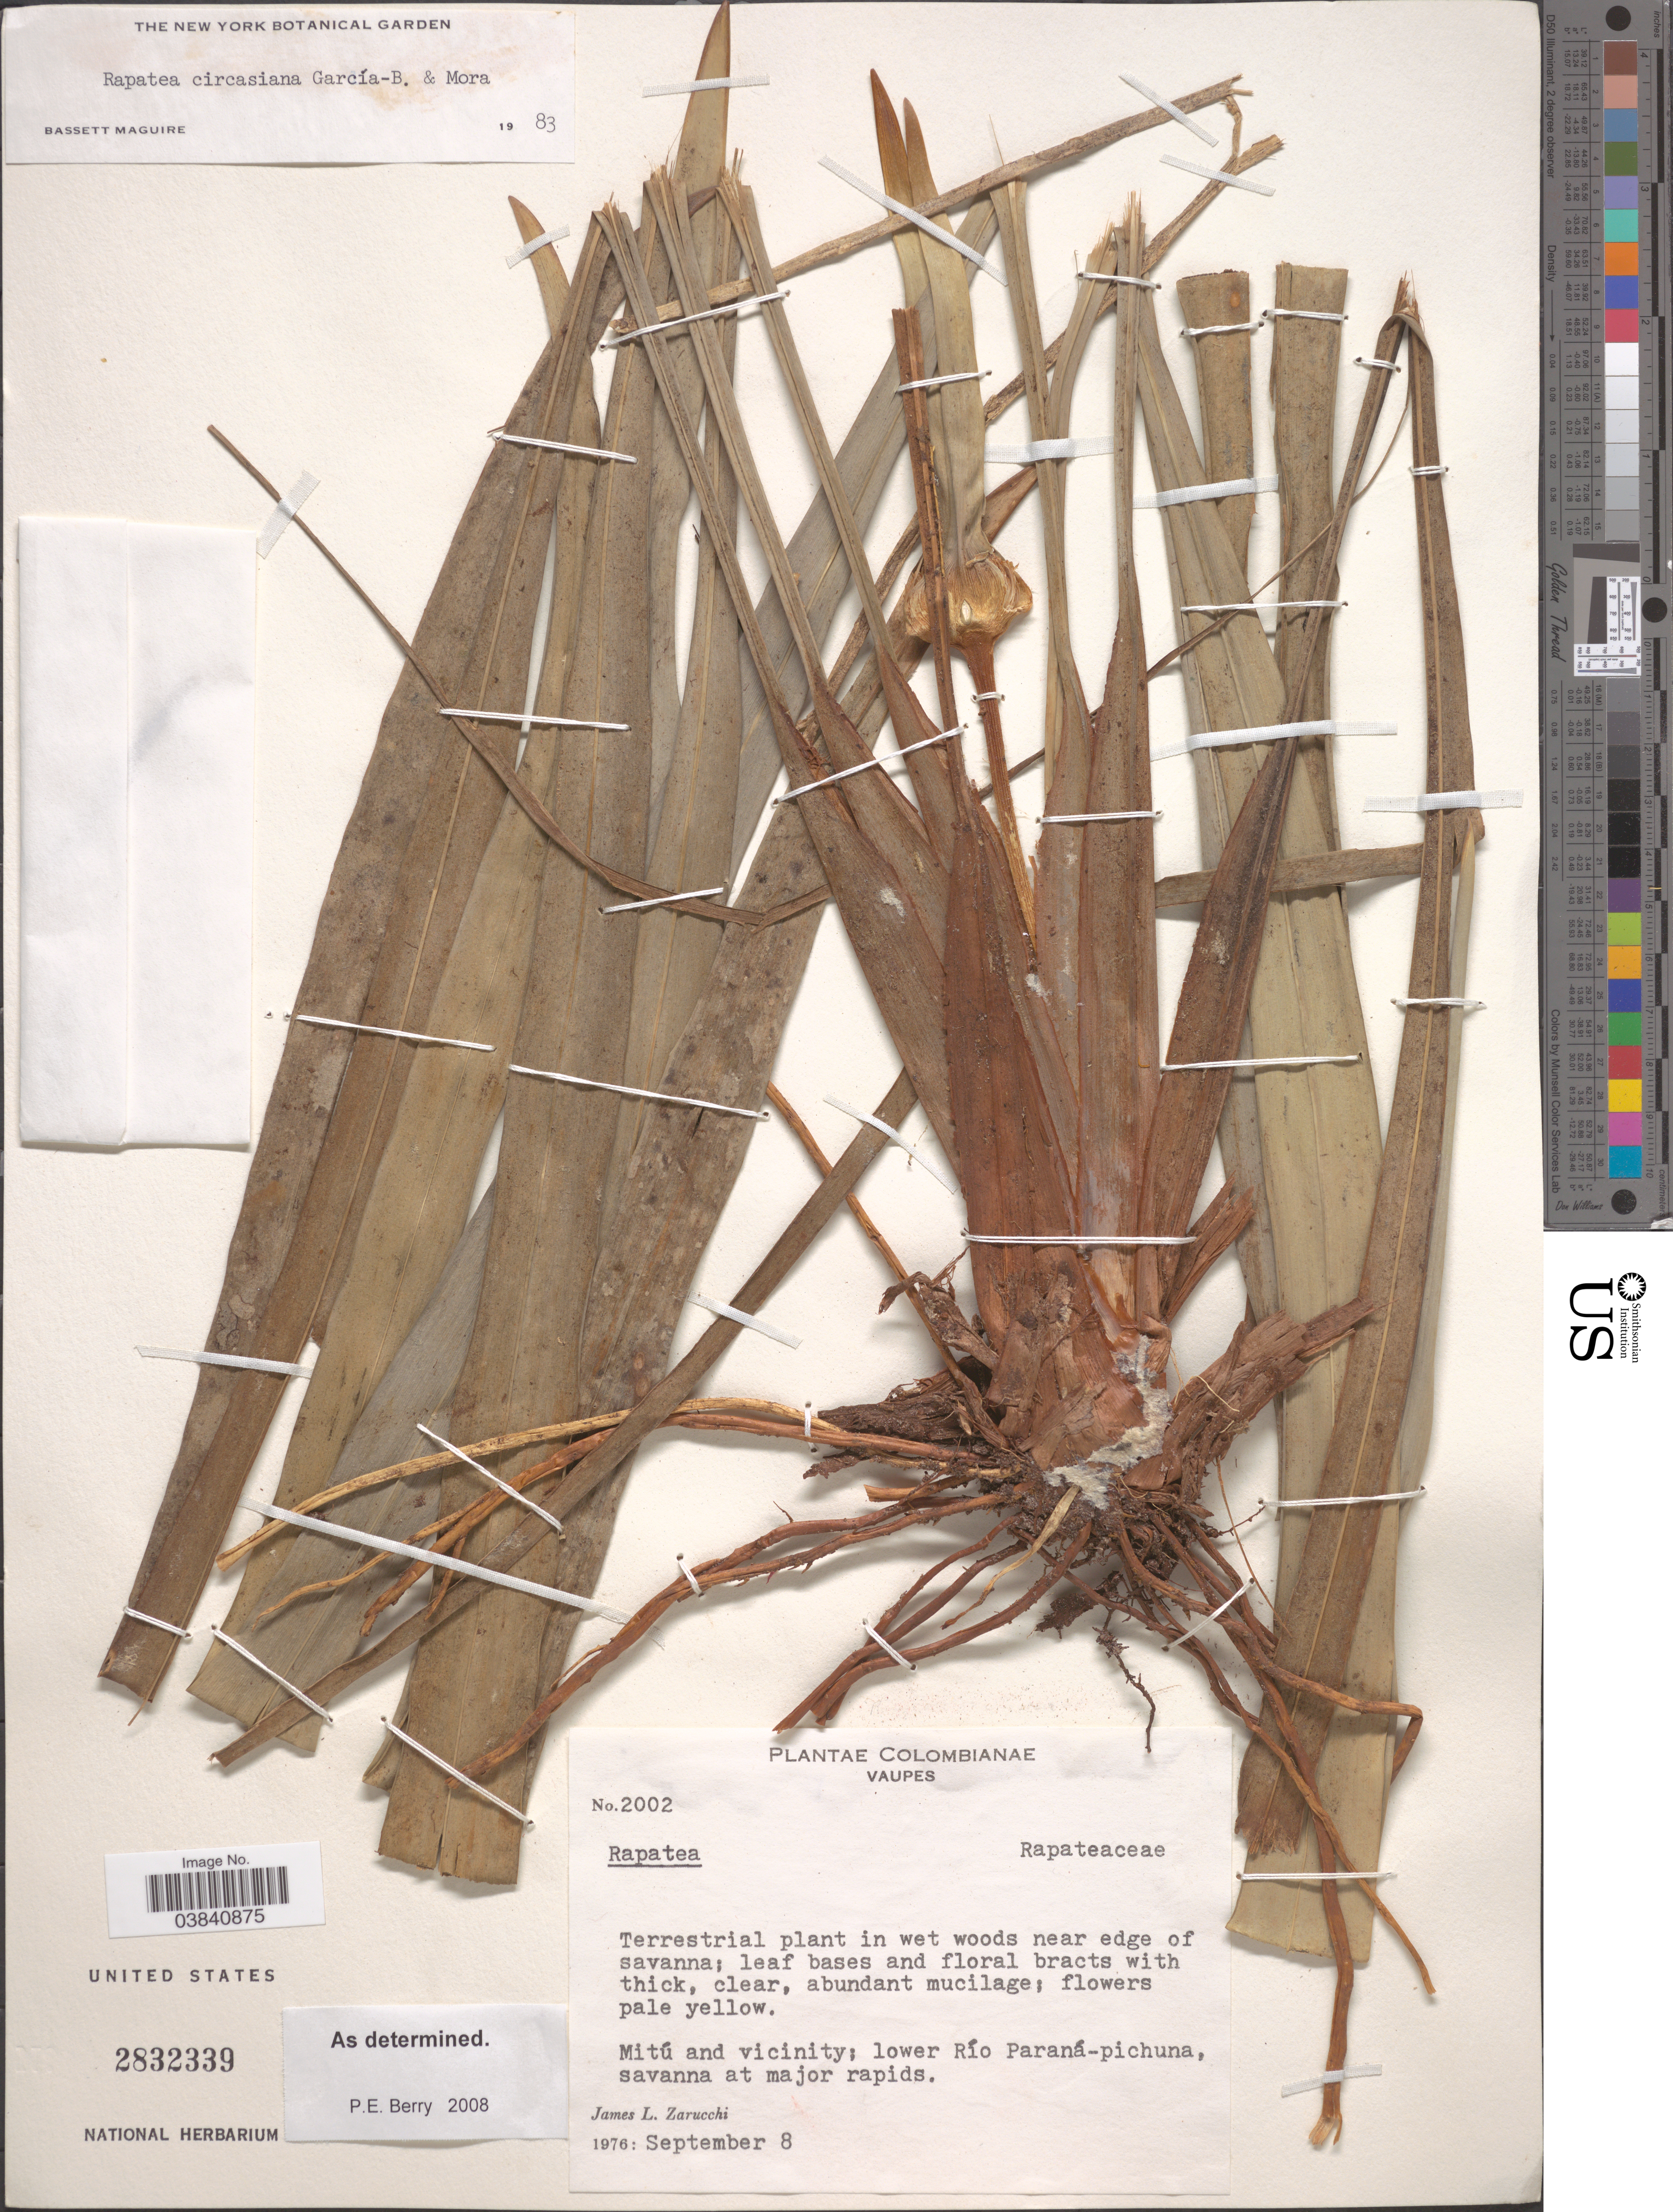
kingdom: Plantae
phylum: Tracheophyta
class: Liliopsida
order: Poales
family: Rapateaceae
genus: Rapatea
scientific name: Rapatea circasiana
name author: García-Barr. & L.E. Mora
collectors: J. L. Zarucchi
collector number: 2002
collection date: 1976-09-08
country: Colombia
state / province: Vaupés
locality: Mitú and vicinity; lower Río Paraná-pichuna.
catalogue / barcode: US 2832339